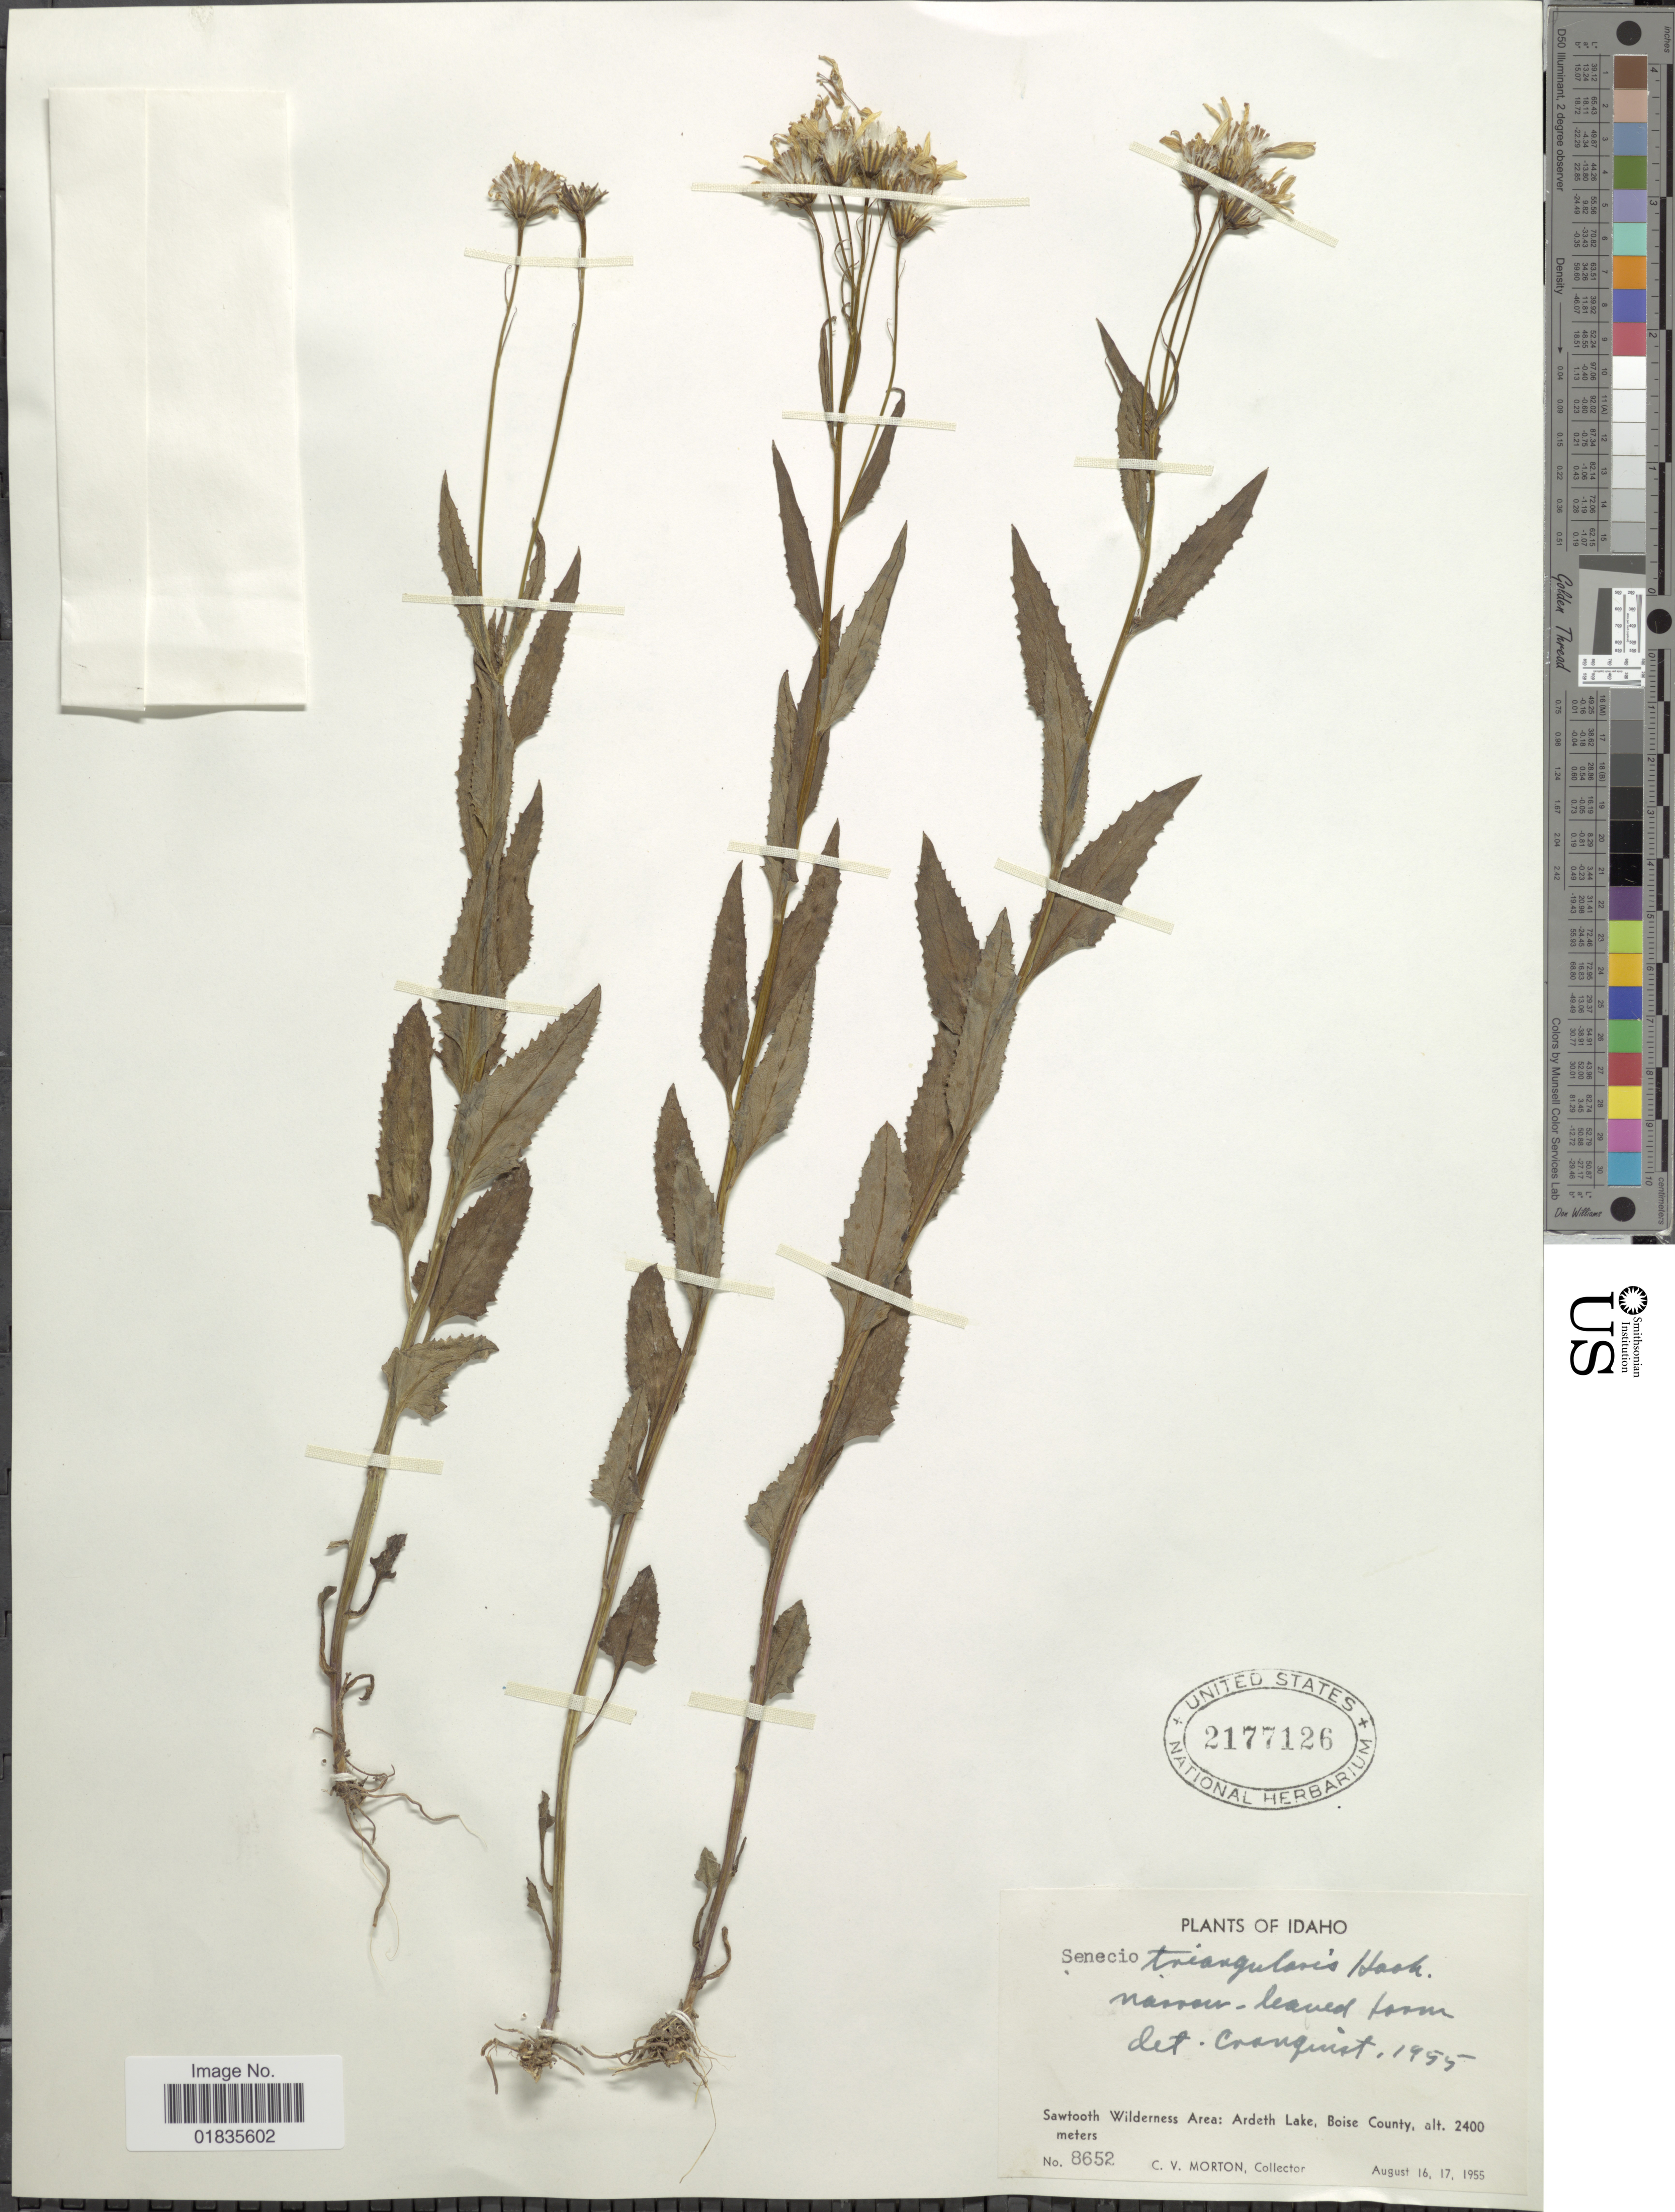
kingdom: Plantae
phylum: Tracheophyta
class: Magnoliopsida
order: Asterales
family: Asteraceae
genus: Senecio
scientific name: Senecio triangularis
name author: Hook.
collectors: C. V. Morton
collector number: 8652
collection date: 1955-08-16/1955-08-17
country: United States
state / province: Idaho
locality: Sawtooth Wilderness Area: Ardeth lake, Boise County.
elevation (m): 2400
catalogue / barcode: US 2177126